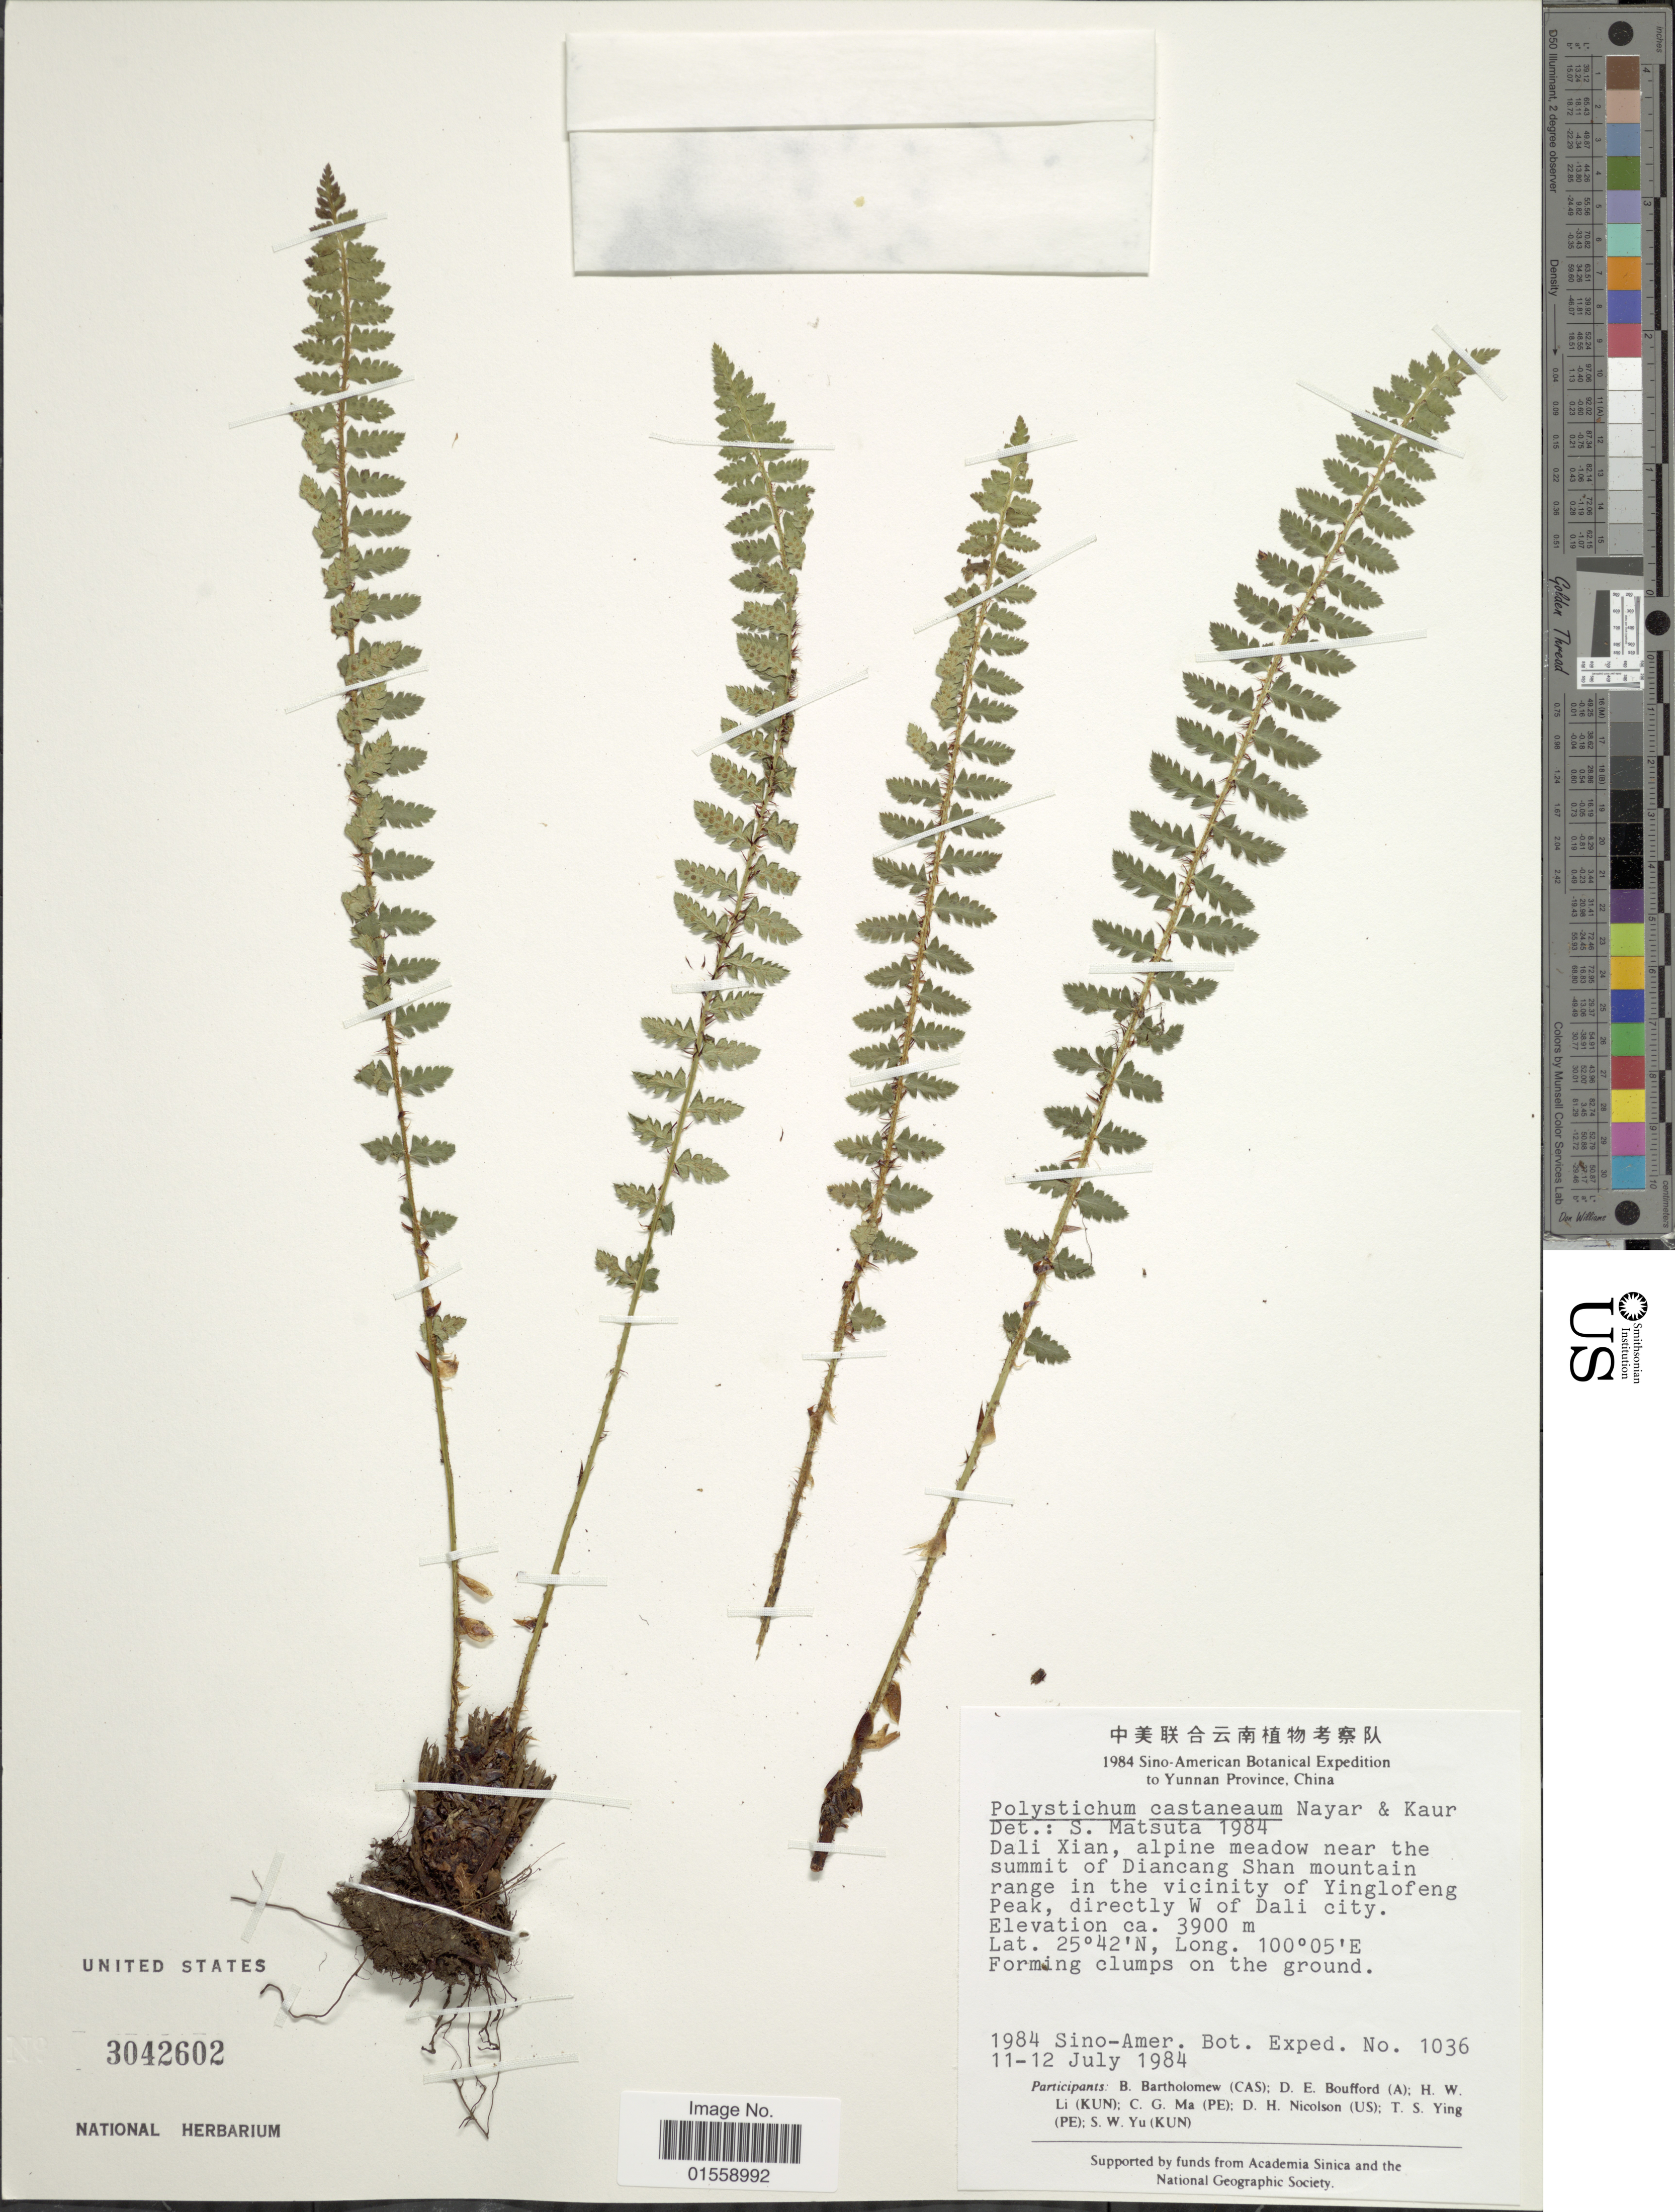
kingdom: Plantae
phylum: Tracheophyta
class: Polypodiopsida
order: Polypodiales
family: Dryopteridaceae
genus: Polystichum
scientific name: Polystichum castaneum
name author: (C.B. Clarke) B.K. Nayar & S. Kaur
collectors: Sino-Amer. Bot. Exped. 1984, D. E. Boufford, H. W. Li, C. Ma & et al.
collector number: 1036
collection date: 1984-07-11/1984-07-12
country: China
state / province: Yunnan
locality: Dali Xian, alpine meadow near the summit of Diancang Shan mountain range in the vicinity of Yinglofeng Peak, directly W of Dali city.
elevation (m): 3900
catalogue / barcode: US 3042602